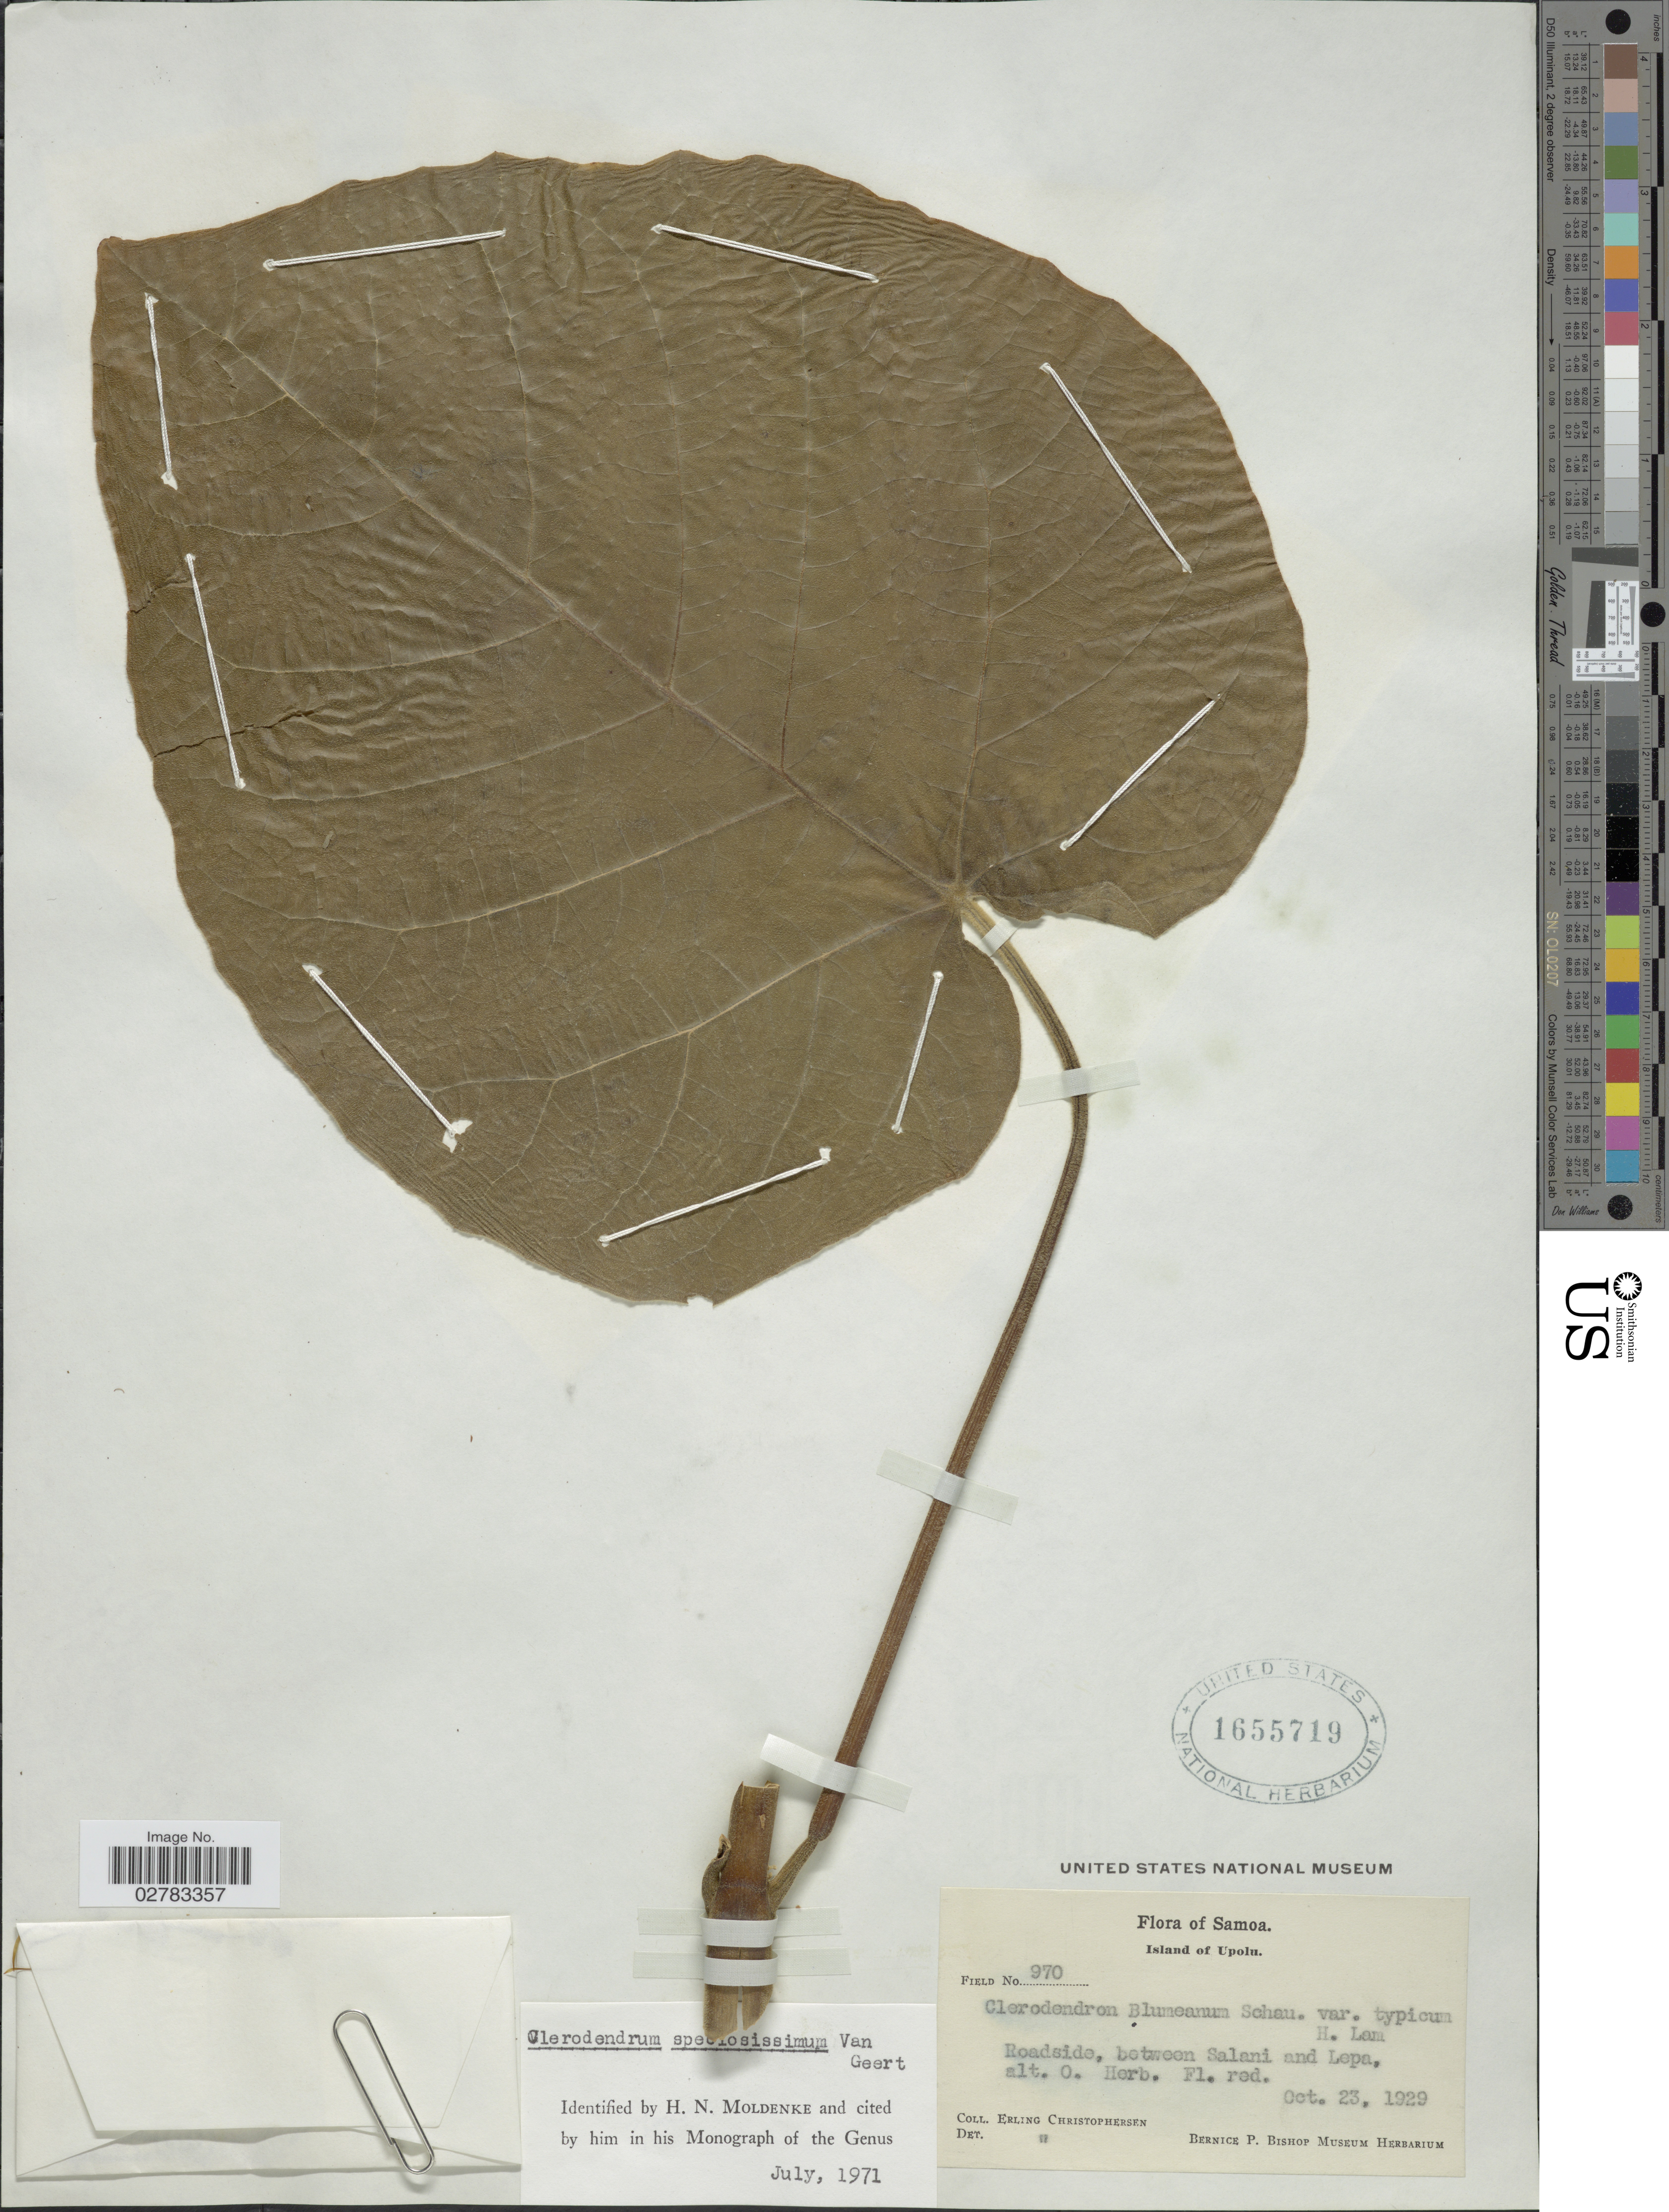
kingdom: Plantae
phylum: Tracheophyta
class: Magnoliopsida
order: Lamiales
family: Lamiaceae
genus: Clerodendrum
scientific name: Clerodendrum speciosissimum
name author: Drapiez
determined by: Wagner, W. L., (BOT), Smithsonian Institution - National Museum of Natural History (UNITED STATES)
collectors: E. Christophersen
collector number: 970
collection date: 1929-10-23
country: Samoa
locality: Samoa, Island of Upolu, Roadside, between Salani and Lepa.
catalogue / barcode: US 1655719